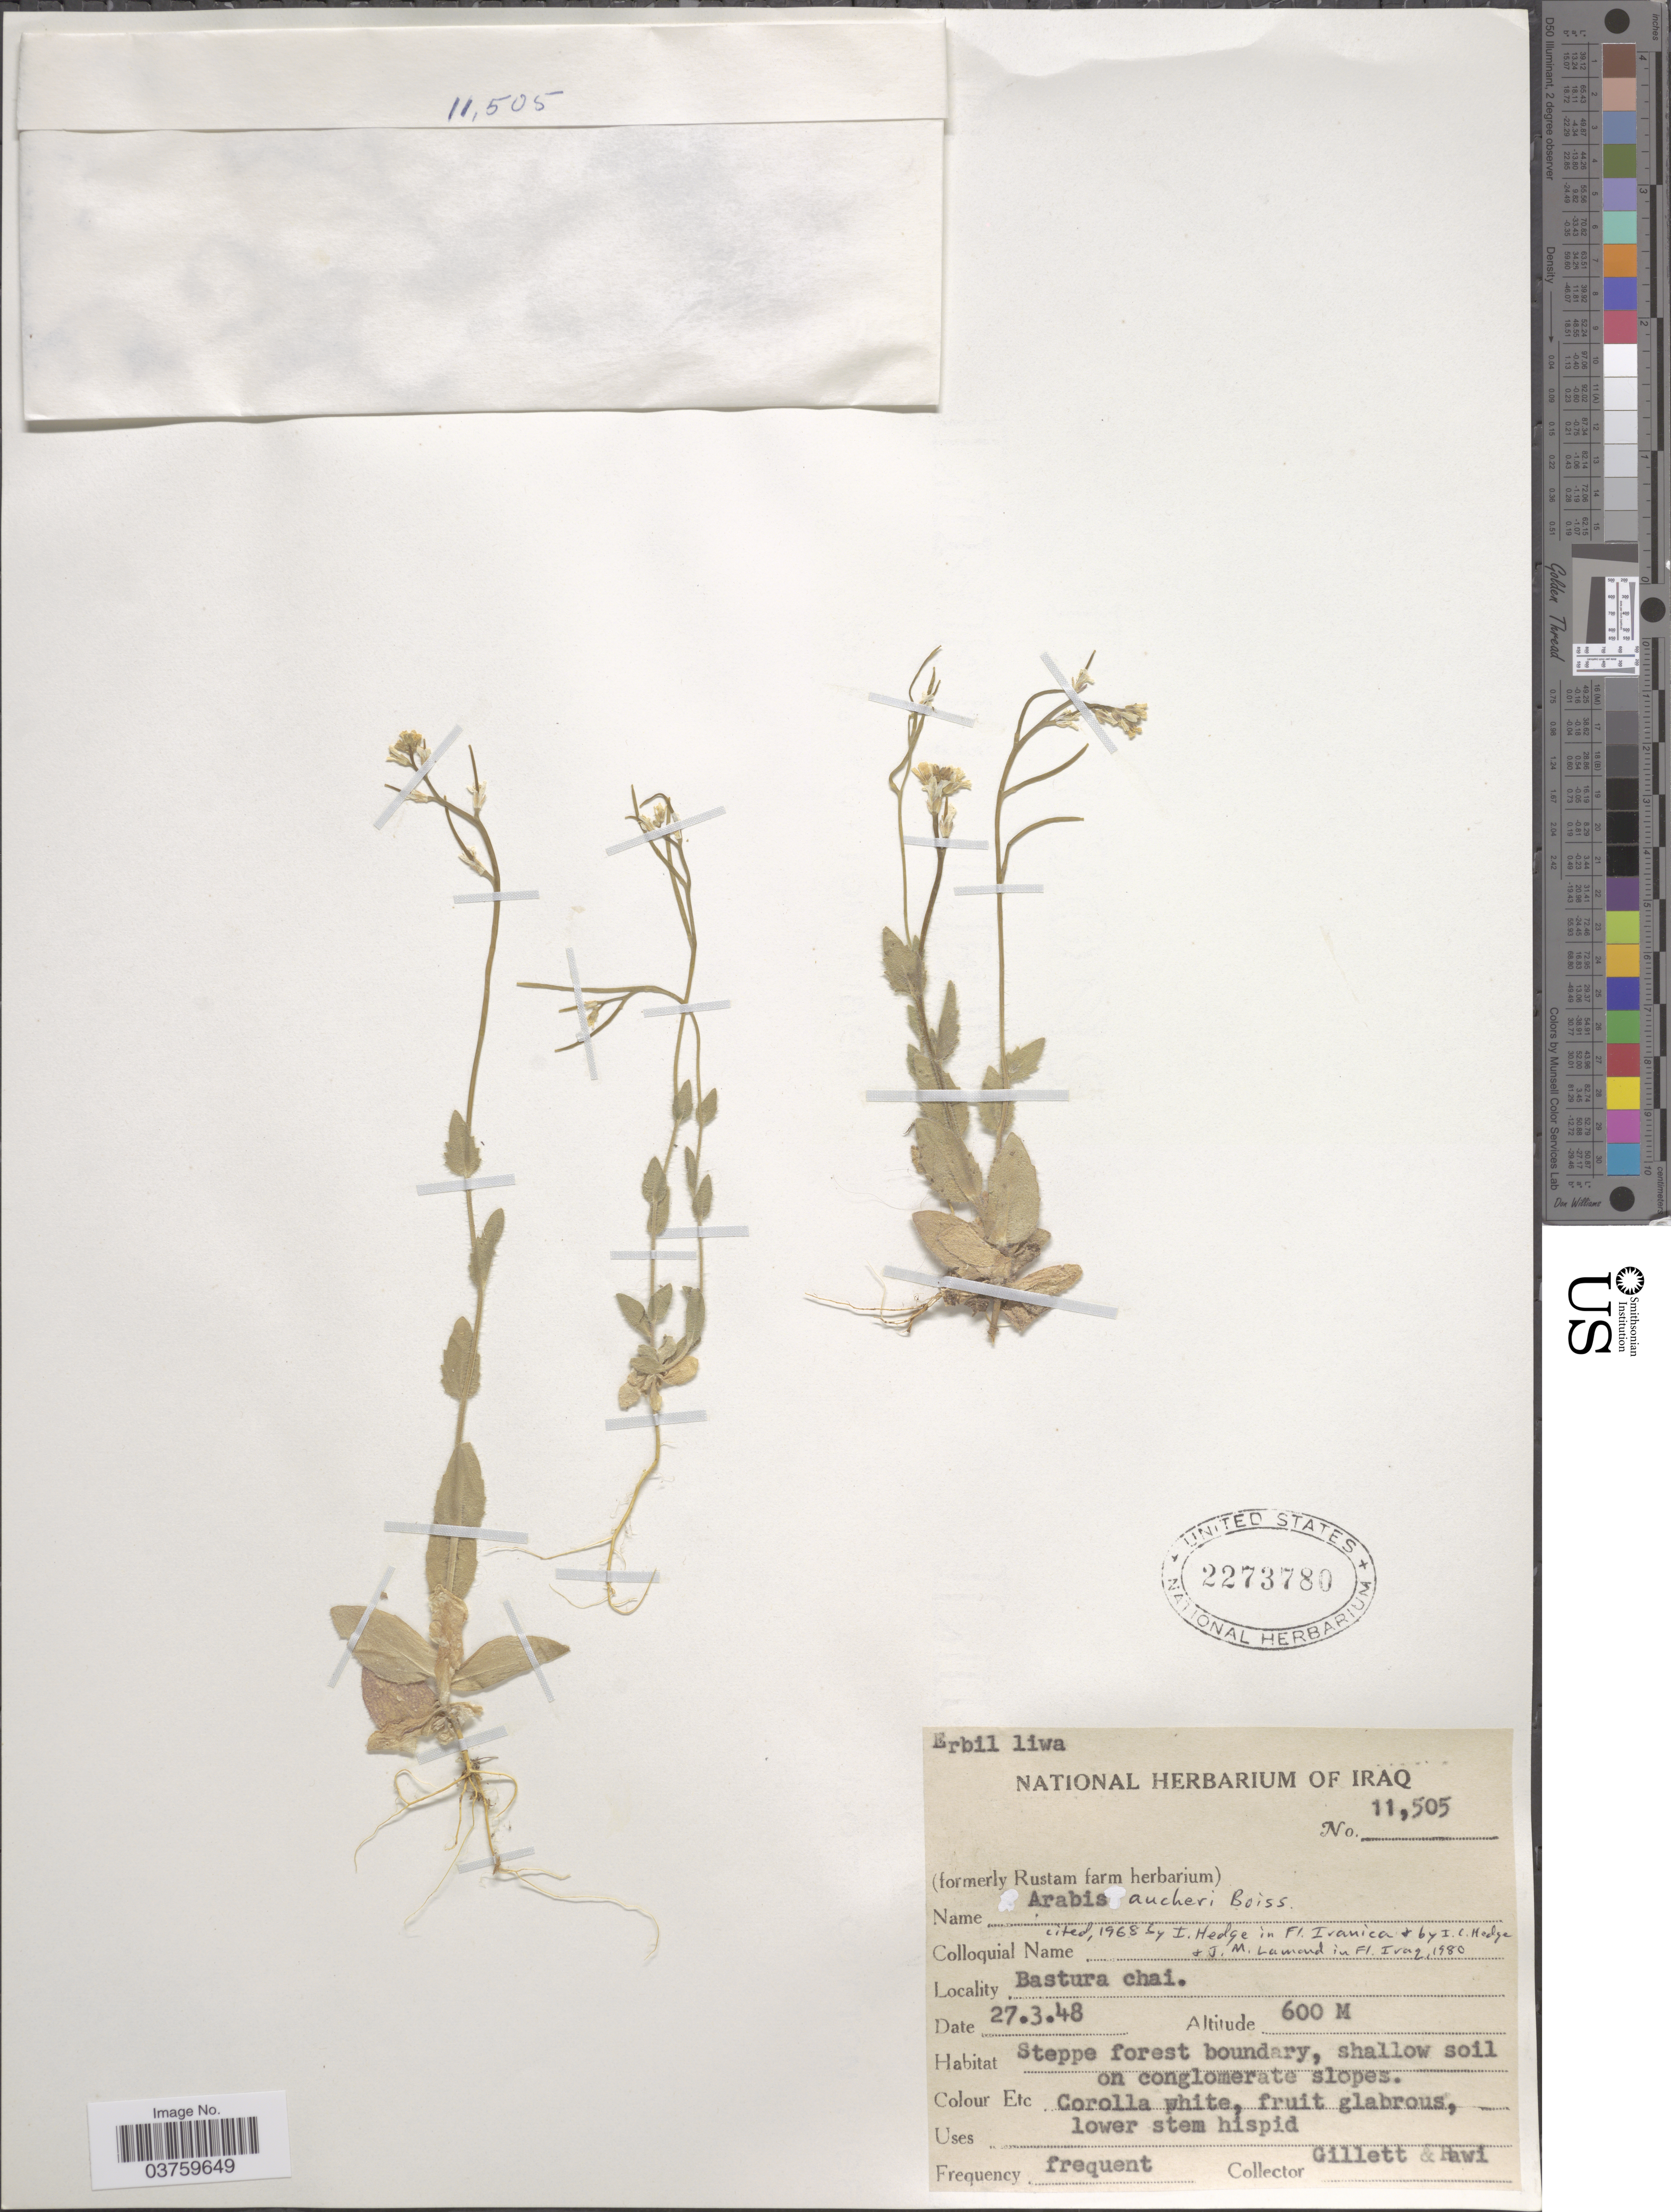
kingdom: Plantae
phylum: Tracheophyta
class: Magnoliopsida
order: Brassicales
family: Brassicaceae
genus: Arabis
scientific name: Arabis aucheri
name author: Boiss.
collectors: Gillett, -- & -. Rawi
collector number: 11505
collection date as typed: Transcribed d/m/y: 27/3/48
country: Iraq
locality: Erbil liwa. Bastura chai.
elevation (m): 600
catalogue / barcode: US 2273780